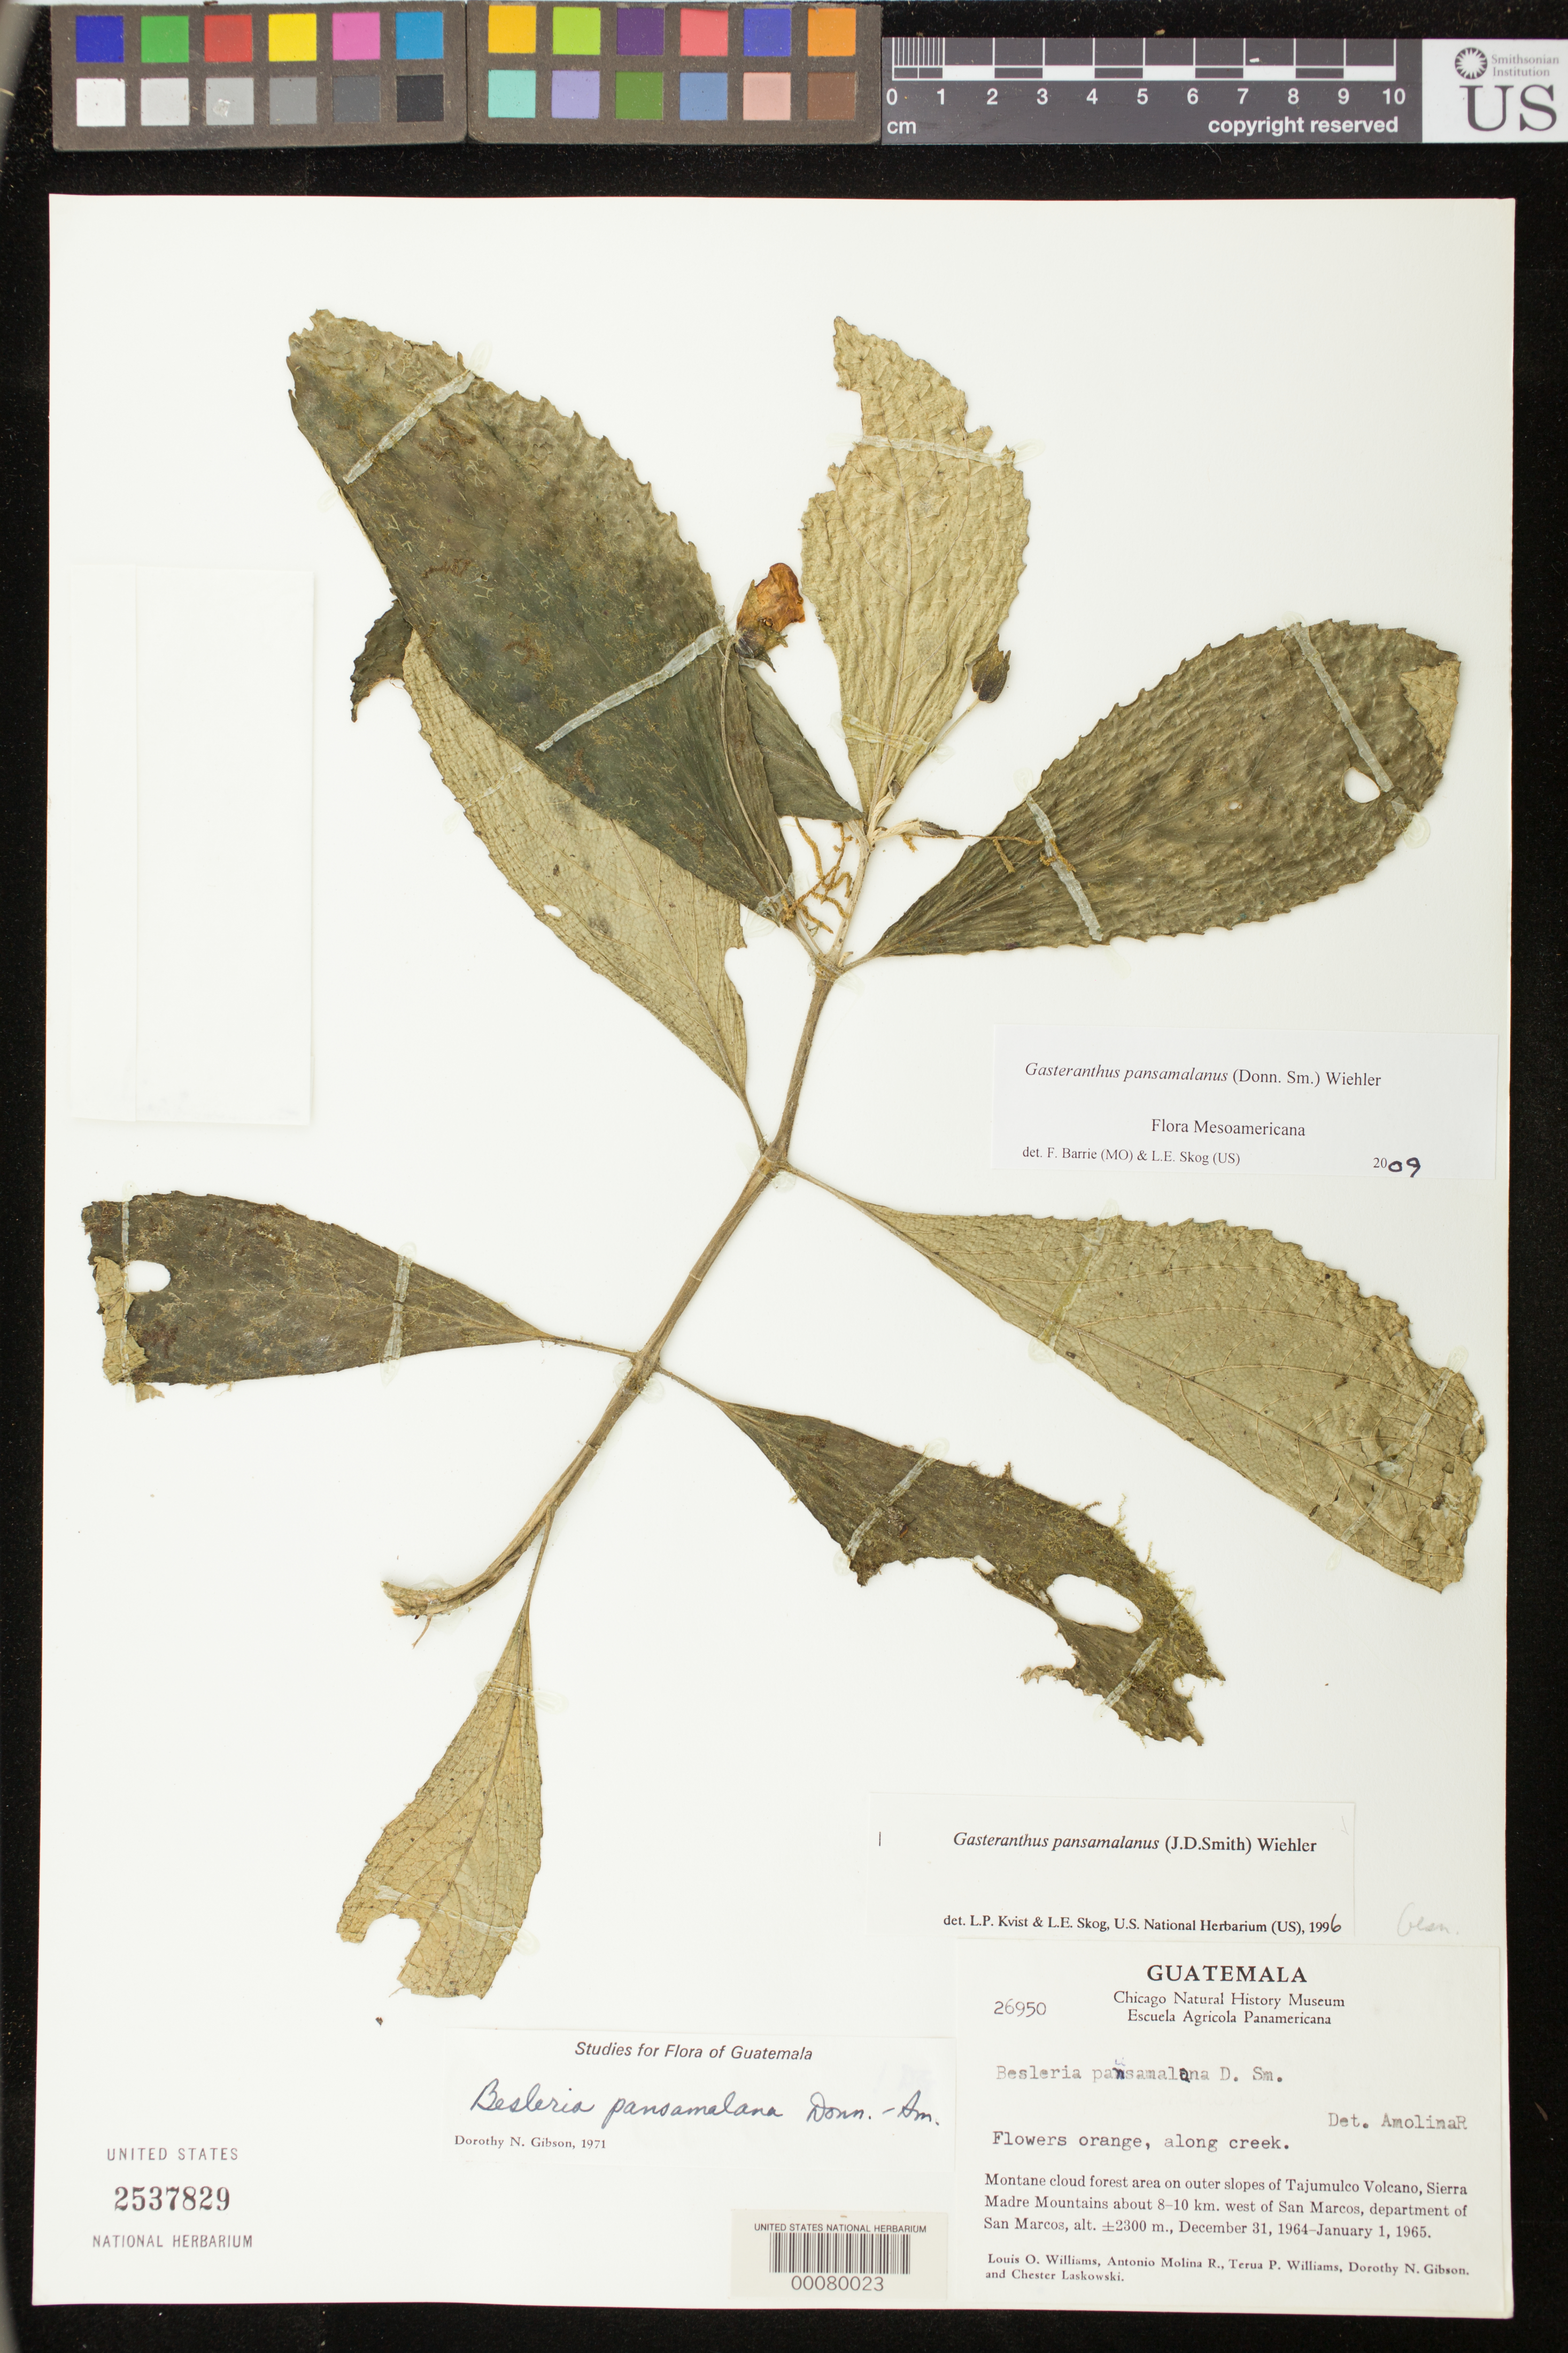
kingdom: Plantae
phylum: Tracheophyta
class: Magnoliopsida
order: Lamiales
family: Gesneriaceae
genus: Gasteranthus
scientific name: Gasteranthus pansamalanus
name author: (Donn. Sm.) Wiehler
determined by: Skog, Laurence E.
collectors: L. O. Williams, A. Molina R., T. P. Williams, D. N. Gibson & C. Laskowski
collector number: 26950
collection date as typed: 1964-65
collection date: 1964/1965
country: Guatemala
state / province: San Marcos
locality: On outer slopes of Tajumulco Volcano, Sierra Madre Mountains about 8-10 km W of San Marcos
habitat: Montane cloud forest area; along creek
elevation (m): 2300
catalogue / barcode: US 2537829